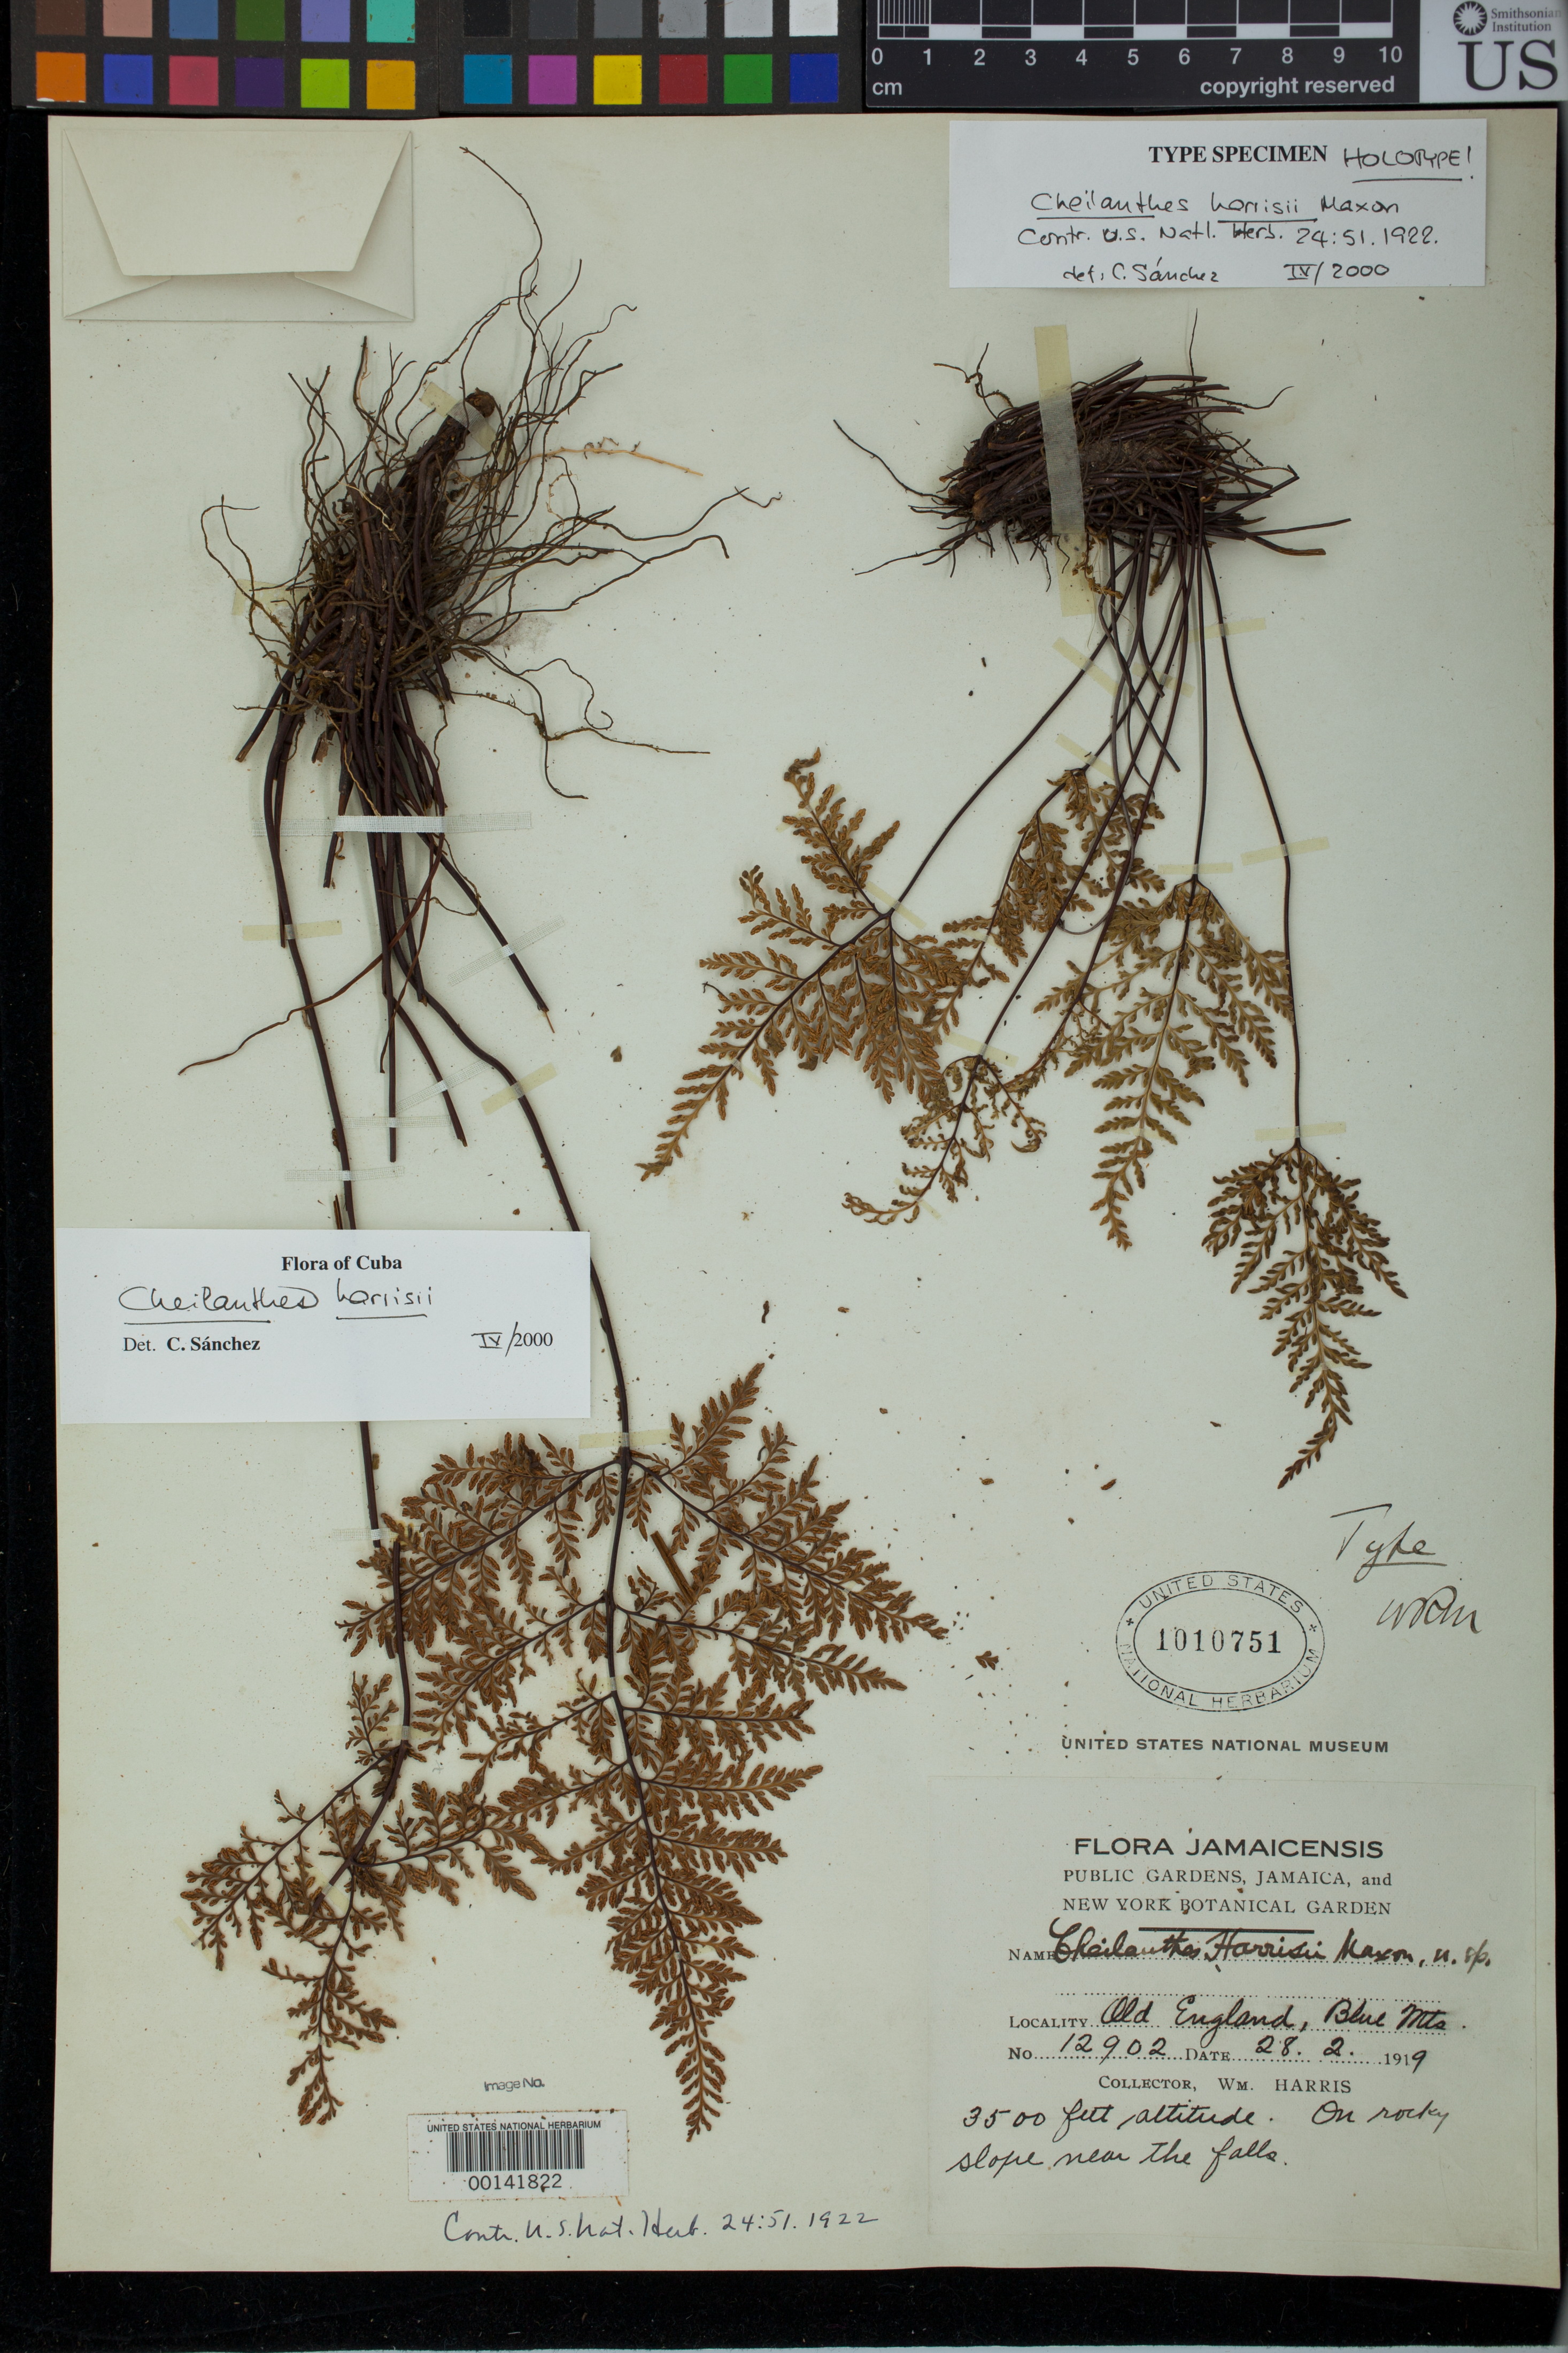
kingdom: Plantae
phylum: Tracheophyta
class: Polypodiopsida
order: Polypodiales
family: Pteridaceae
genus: Cheilanthes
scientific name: Cheilanthes harrisii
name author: Maxon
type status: Holotype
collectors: W. H. Harris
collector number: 12902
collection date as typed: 28 Feb 1919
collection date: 1919-02-28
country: Jamaica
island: Greater Antilles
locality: Old England, Blue Mountains, slope near falls.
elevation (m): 1067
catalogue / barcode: US 1010751